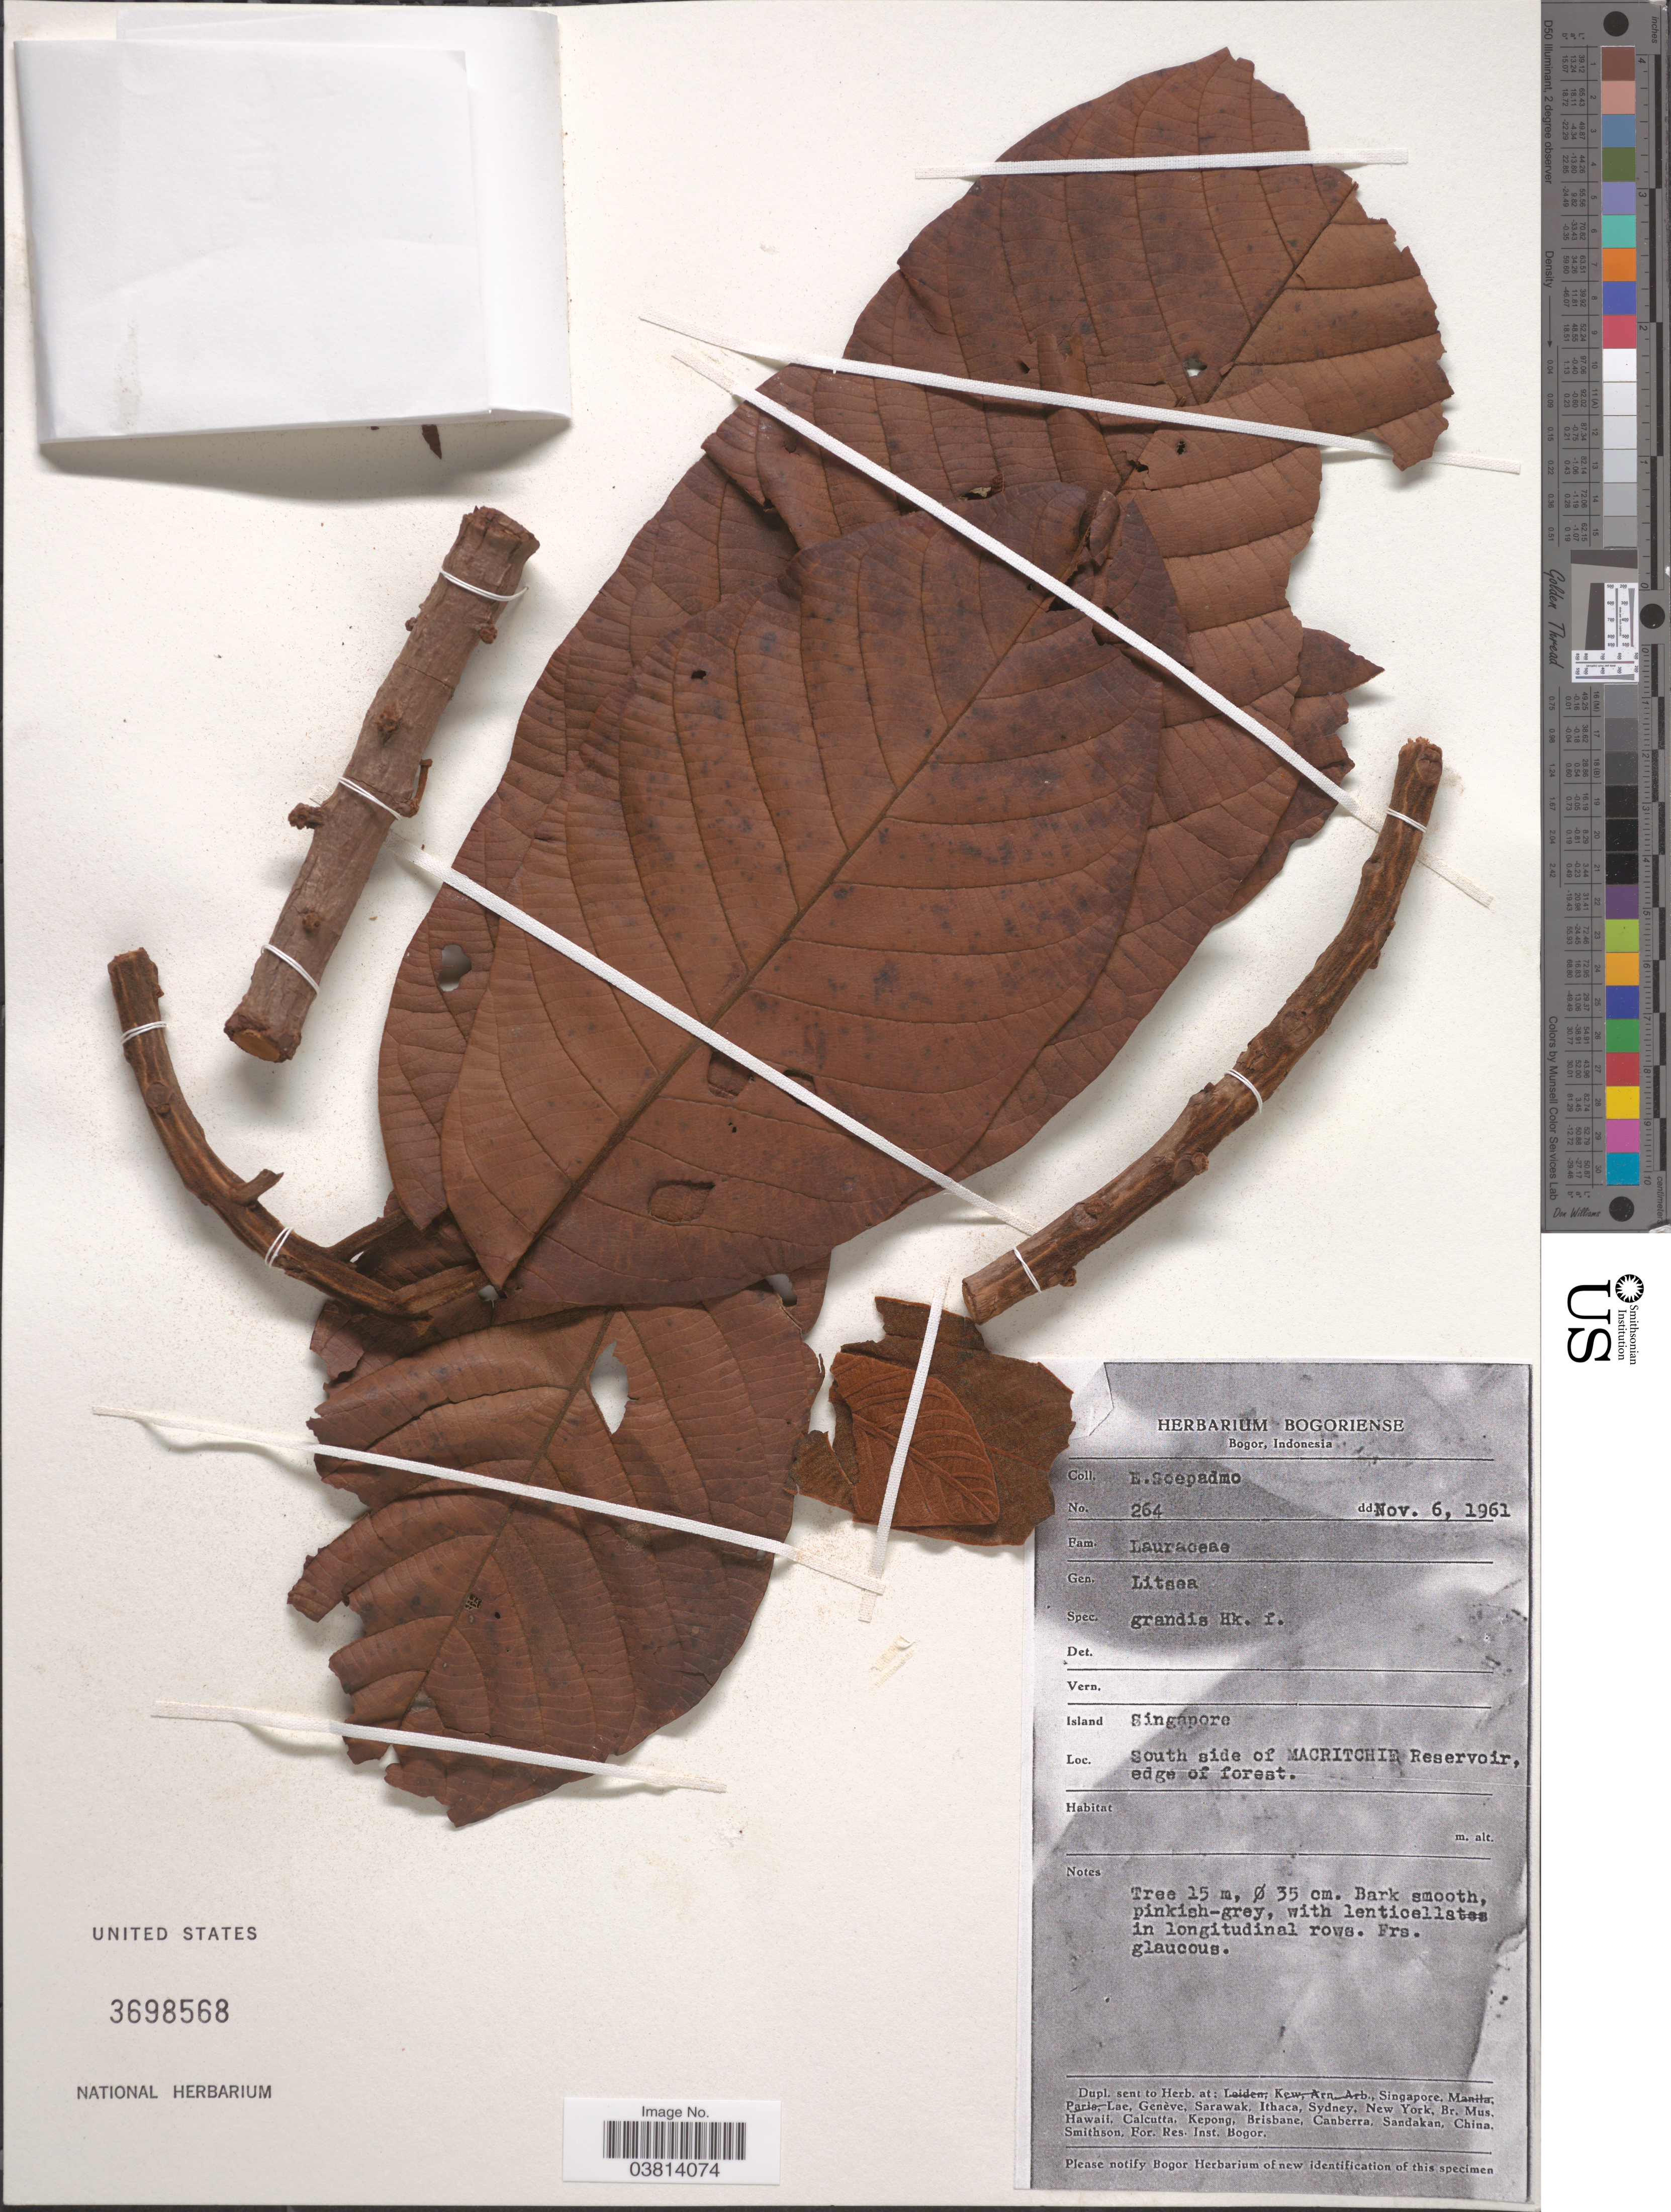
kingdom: Plantae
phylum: Tracheophyta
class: Magnoliopsida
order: Laurales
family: Lauraceae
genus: Litsea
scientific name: Litsea grandis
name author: Hook. f.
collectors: E. Soepadmo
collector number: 264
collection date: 1961-11-06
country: Singapore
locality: Island Singapore, South side of Macritchie Reservoir.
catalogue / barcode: US 3698568